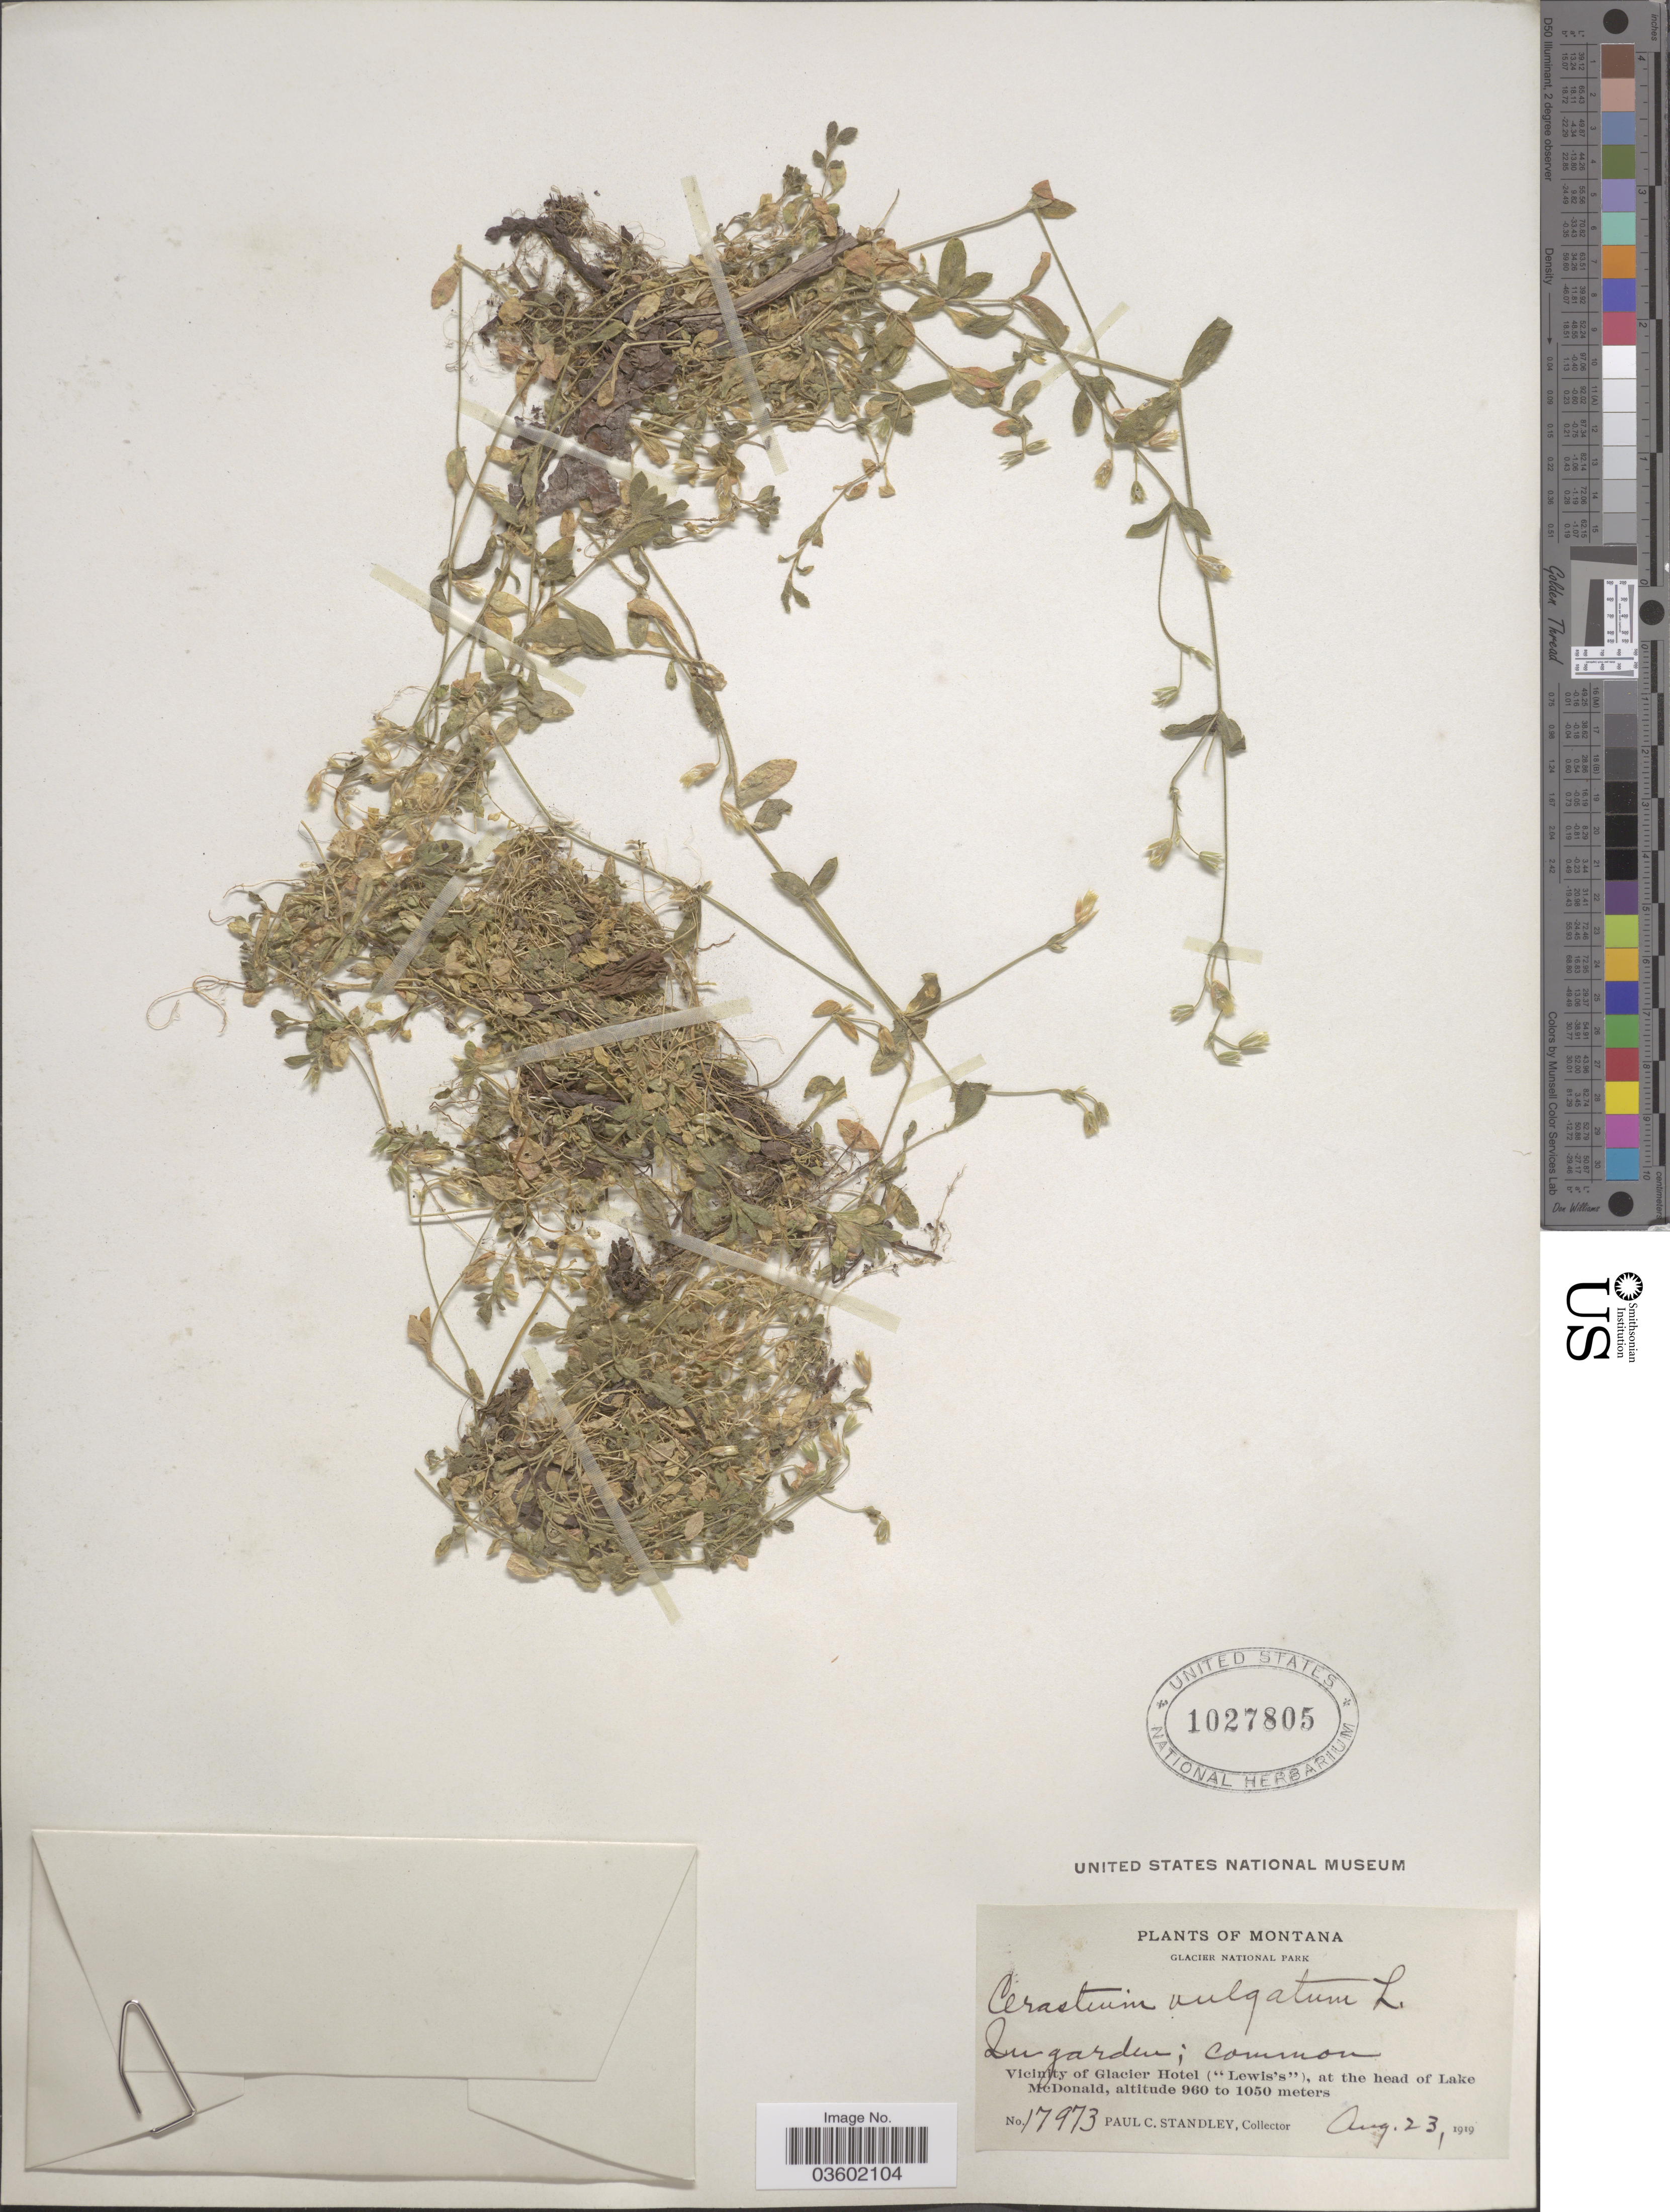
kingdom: Plantae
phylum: Tracheophyta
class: Magnoliopsida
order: Caryophyllales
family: Caryophyllaceae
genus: Cerastium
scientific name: Cerastium vulgatum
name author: L.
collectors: P. C. Standley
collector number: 17973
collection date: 1919-08-23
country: United States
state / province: Montana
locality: Glacier National Park. In garden. Vicinity of Glacier Hotel ("Lewis's"), at the head of Lake McDonald.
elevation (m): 960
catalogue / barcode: US 1027805